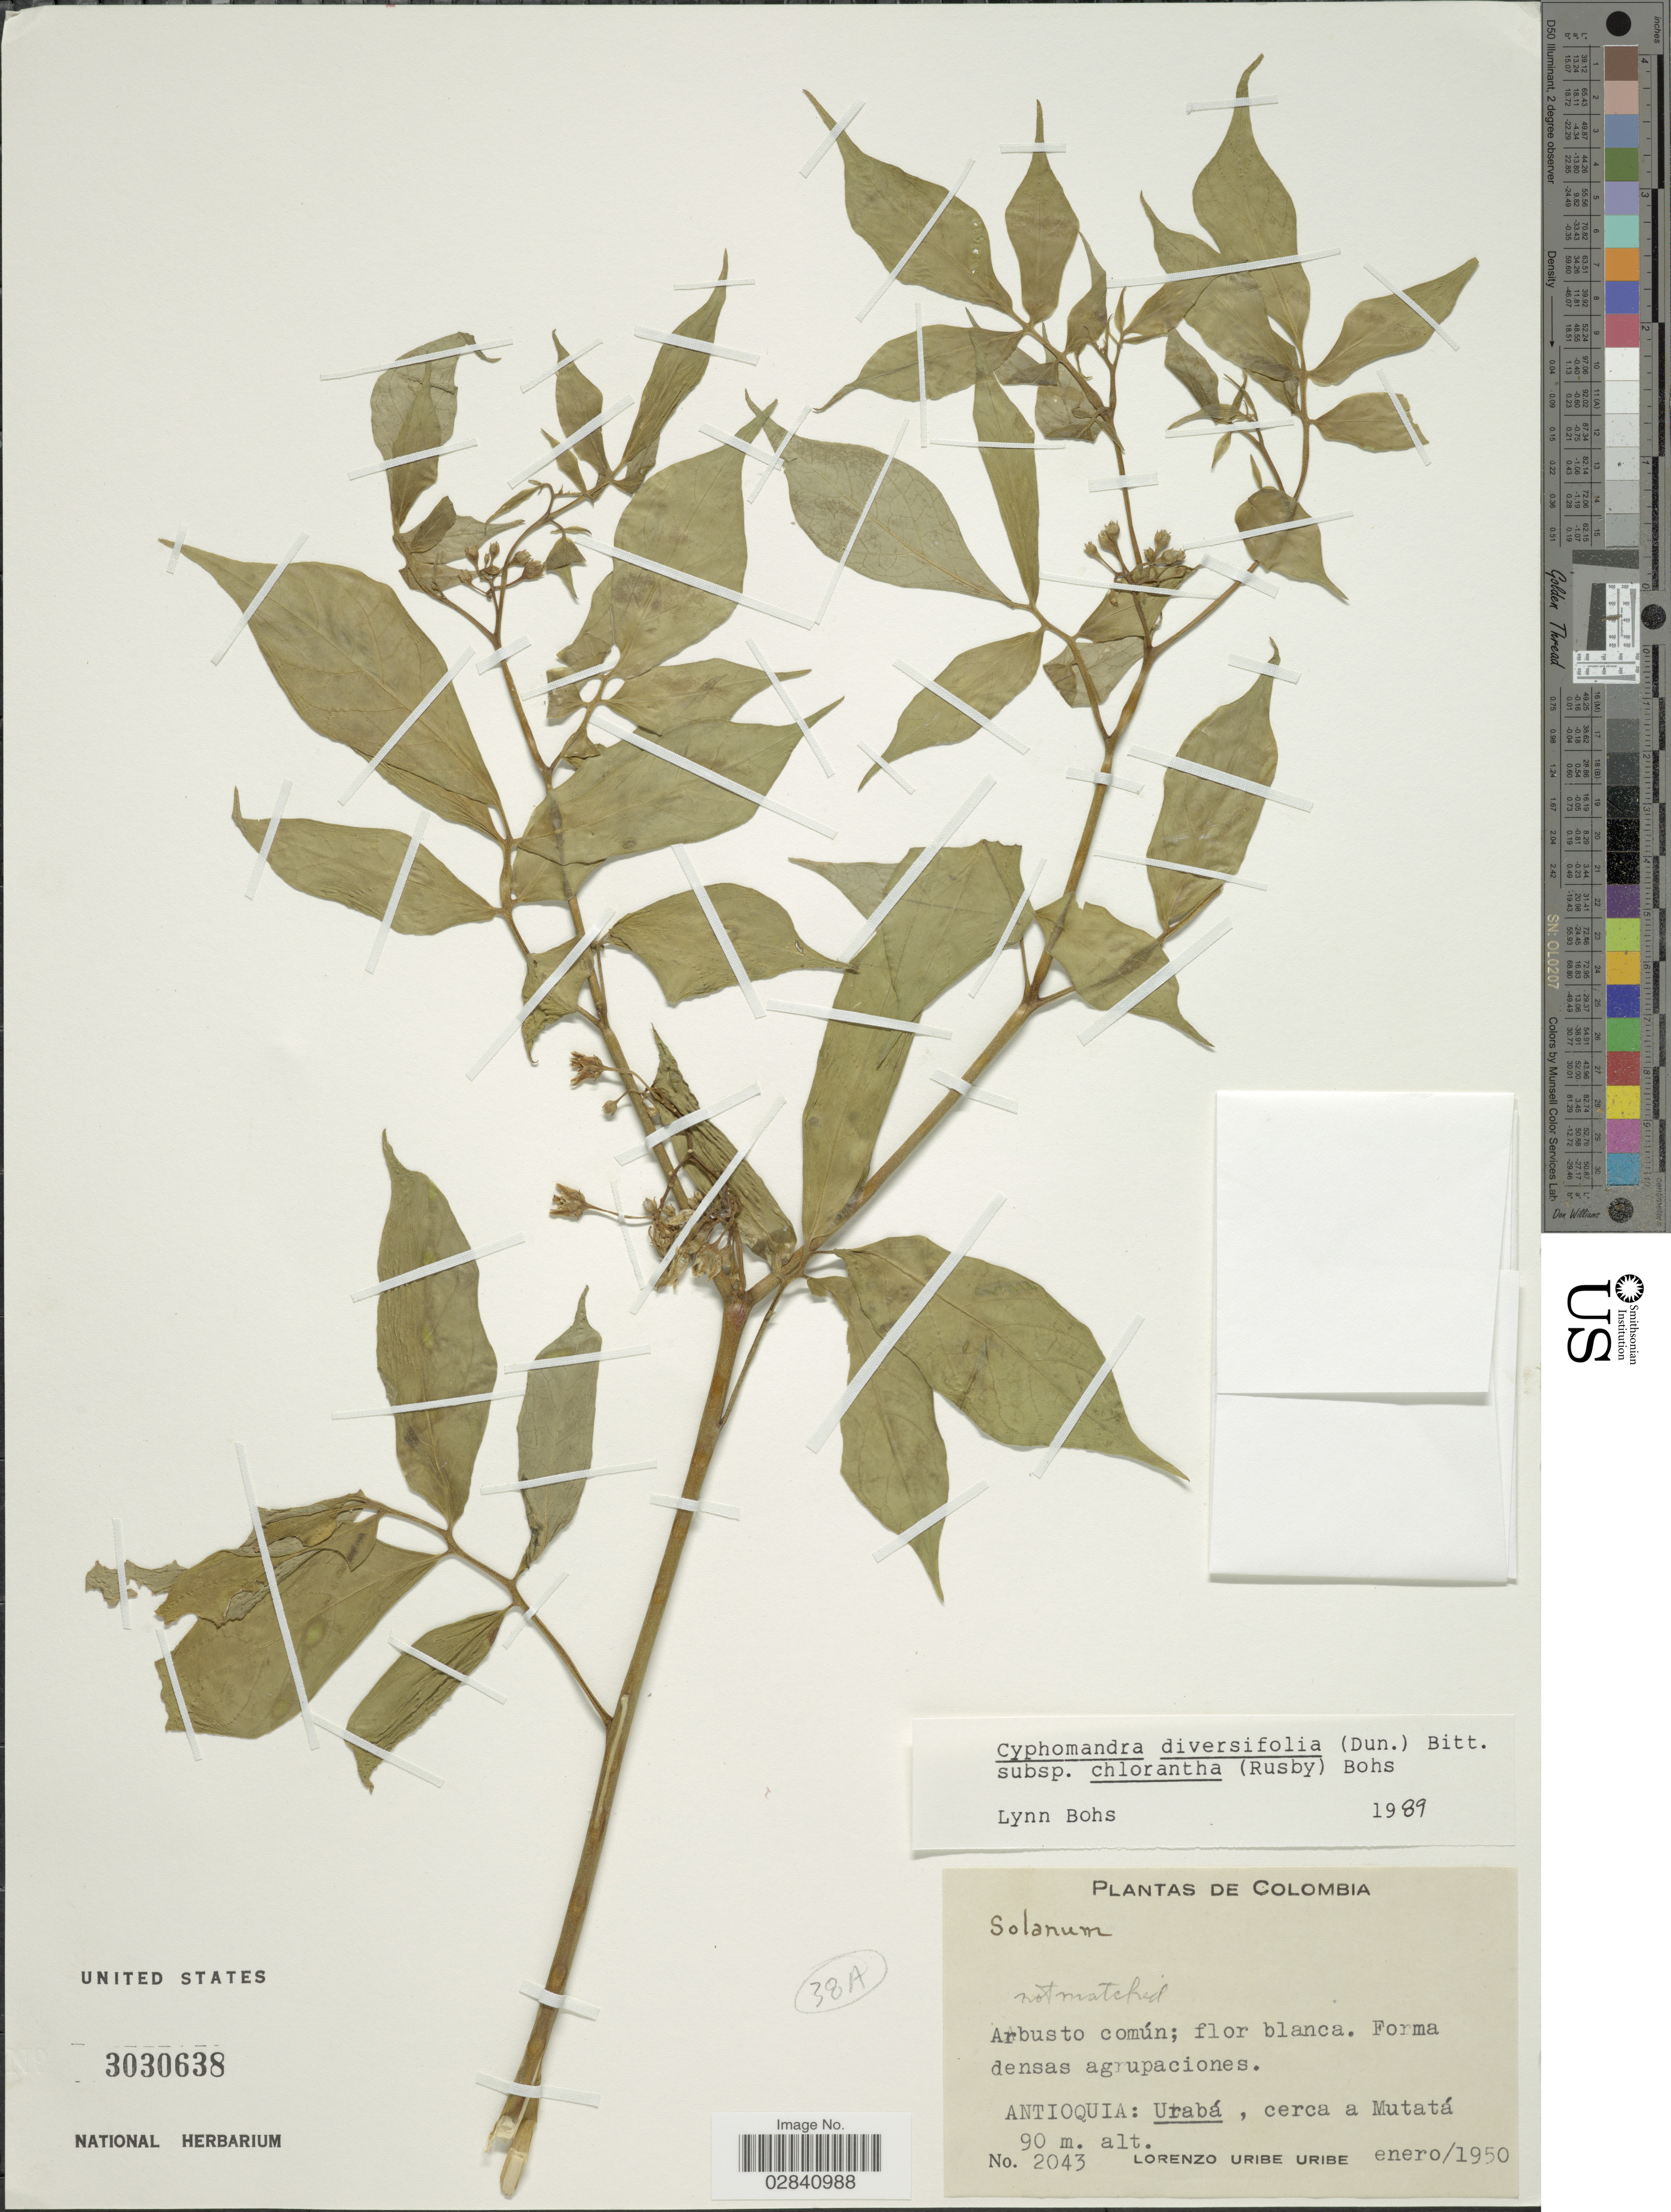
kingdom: Plantae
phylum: Tracheophyta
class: Magnoliopsida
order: Solanales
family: Solanaceae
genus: Cyphomandra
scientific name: Cyphomandra diversifolia subsp. chlorantha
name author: (Dun.) Bitt.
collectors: L. Uribe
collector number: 2043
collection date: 1950-01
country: Colombia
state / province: Antioquia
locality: Urabá, cerca a Mutatá.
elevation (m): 90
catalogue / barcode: US 3030638